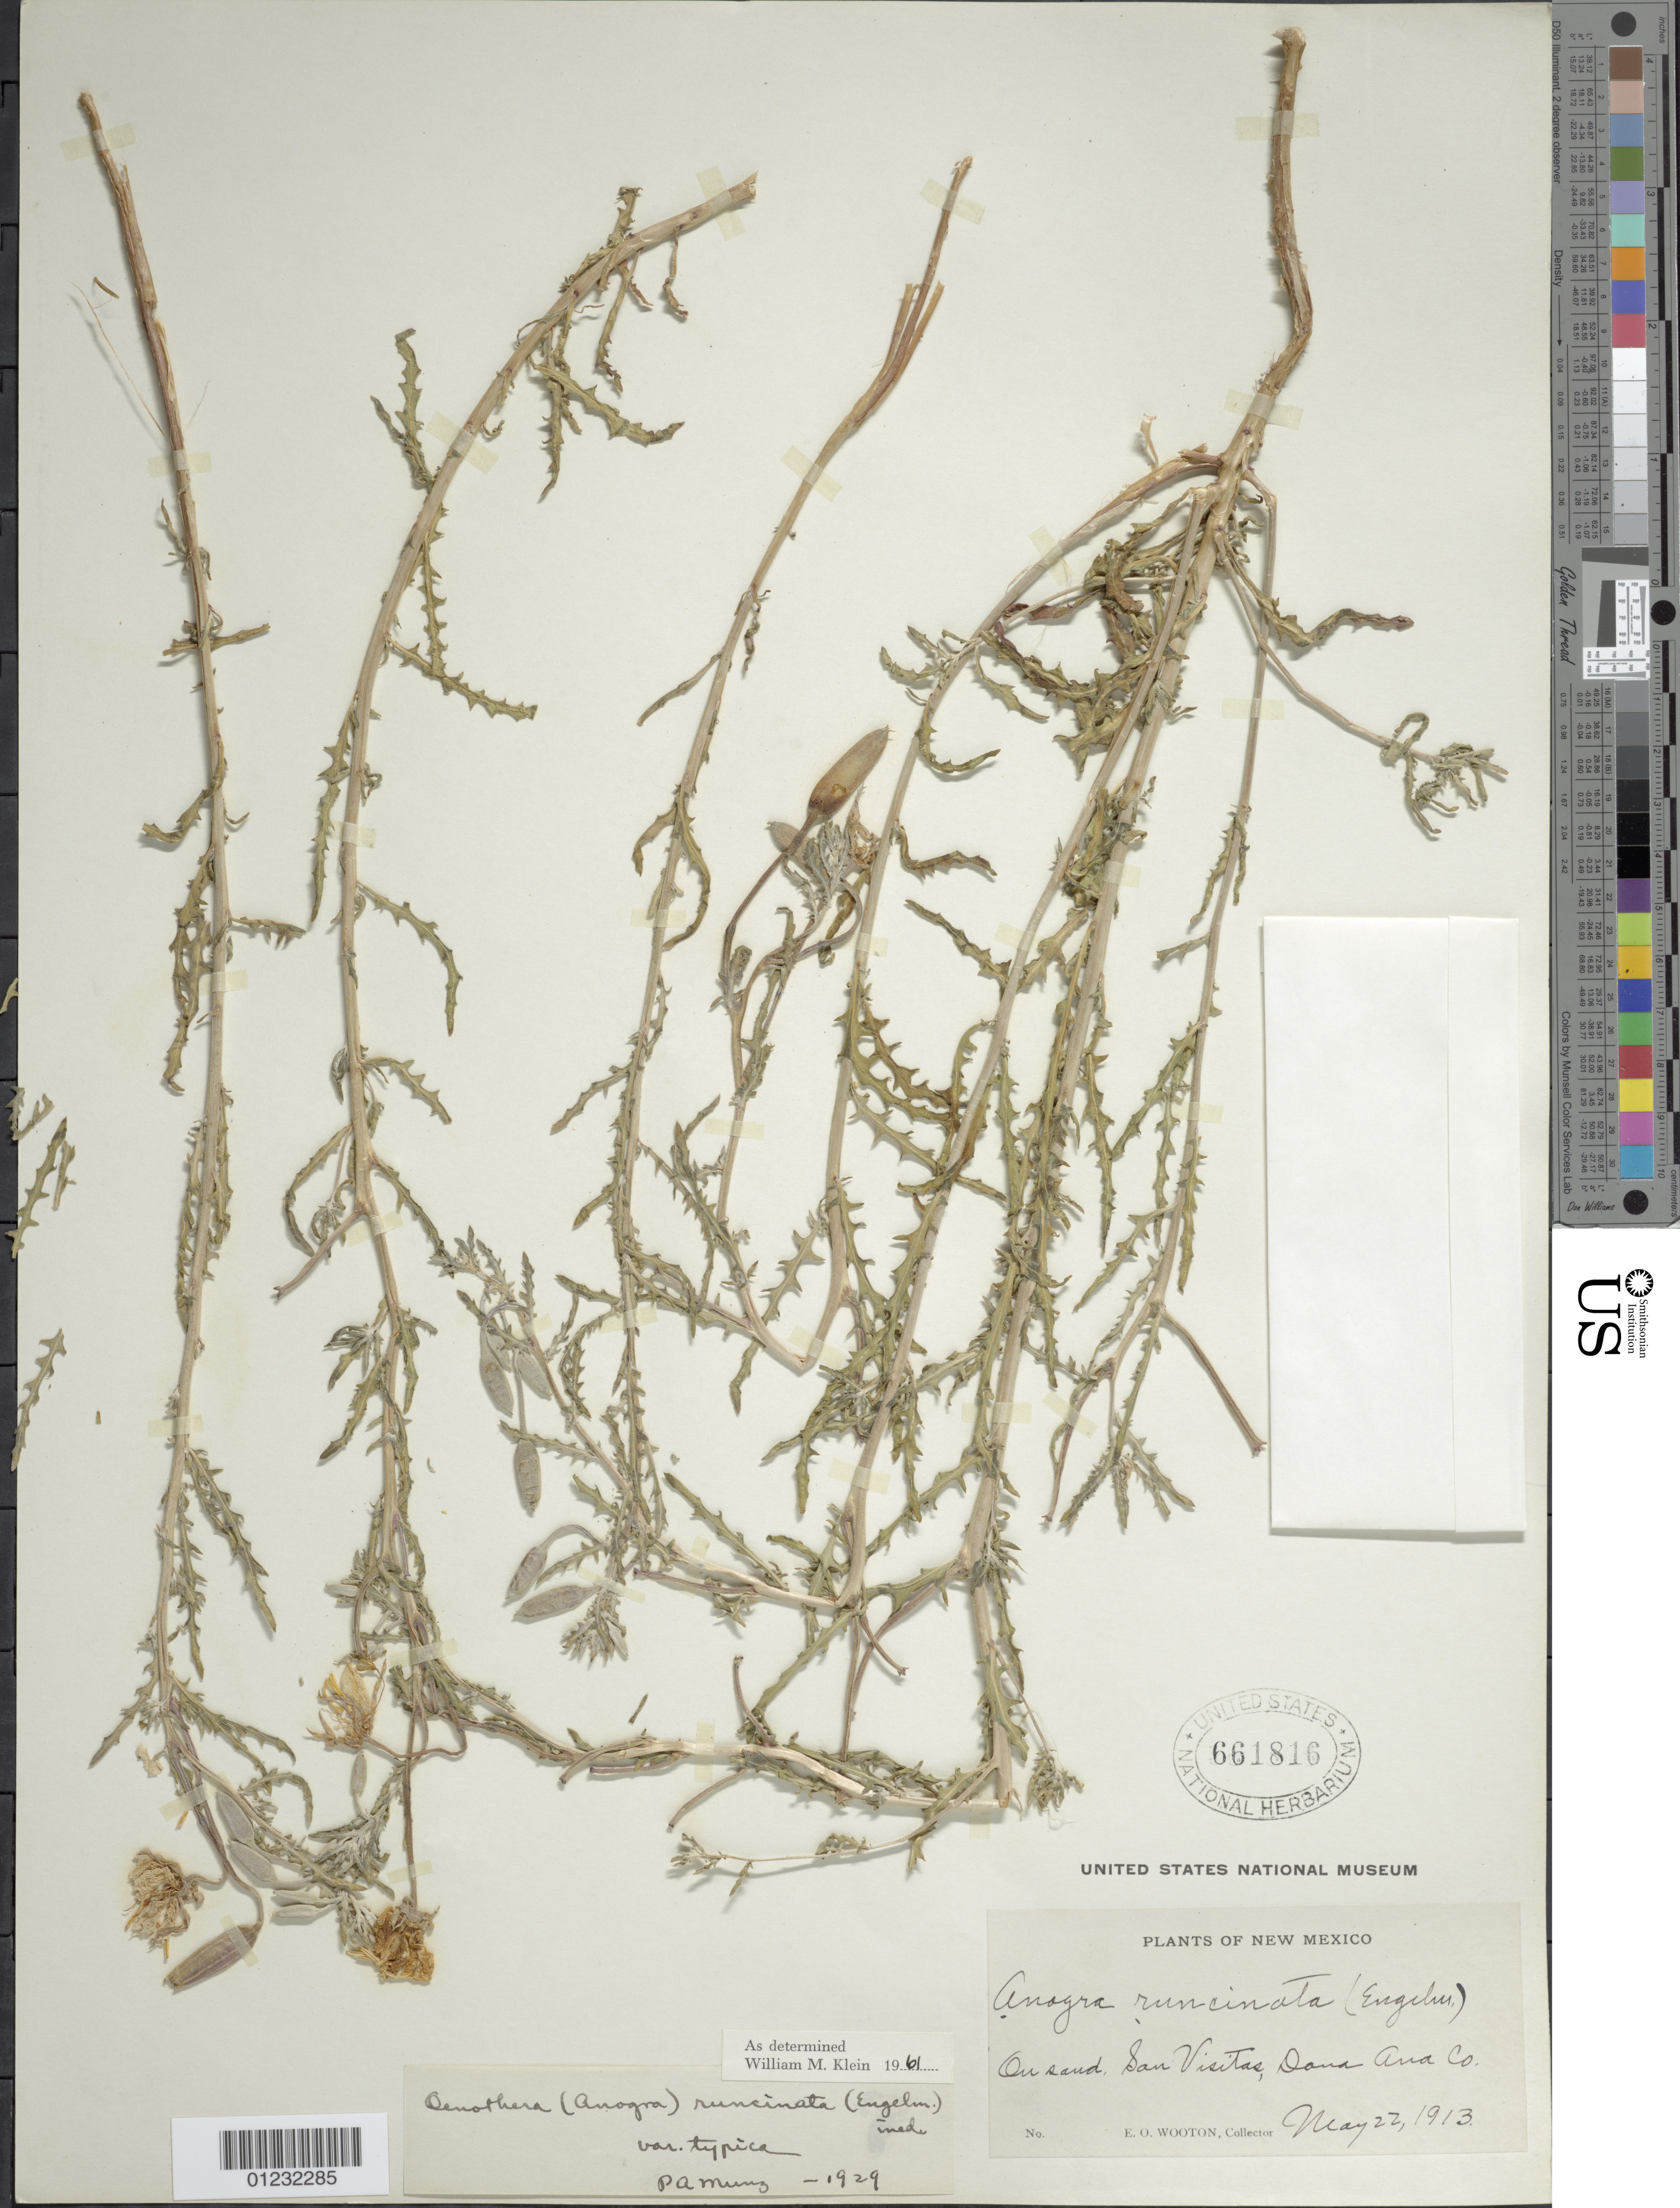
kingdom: Plantae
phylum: Tracheophyta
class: Magnoliopsida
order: Myrtales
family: Onagraceae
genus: Oenothera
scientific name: Oenothera pallida subsp. runcinata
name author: (Engelm.) Munz & W.M. Klein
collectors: E. O. Wooton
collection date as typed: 22 May 1913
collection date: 1913-05-22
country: United States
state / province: New Mexico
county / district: Dona Ana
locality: San Visitas.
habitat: On sand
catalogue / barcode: US 661816